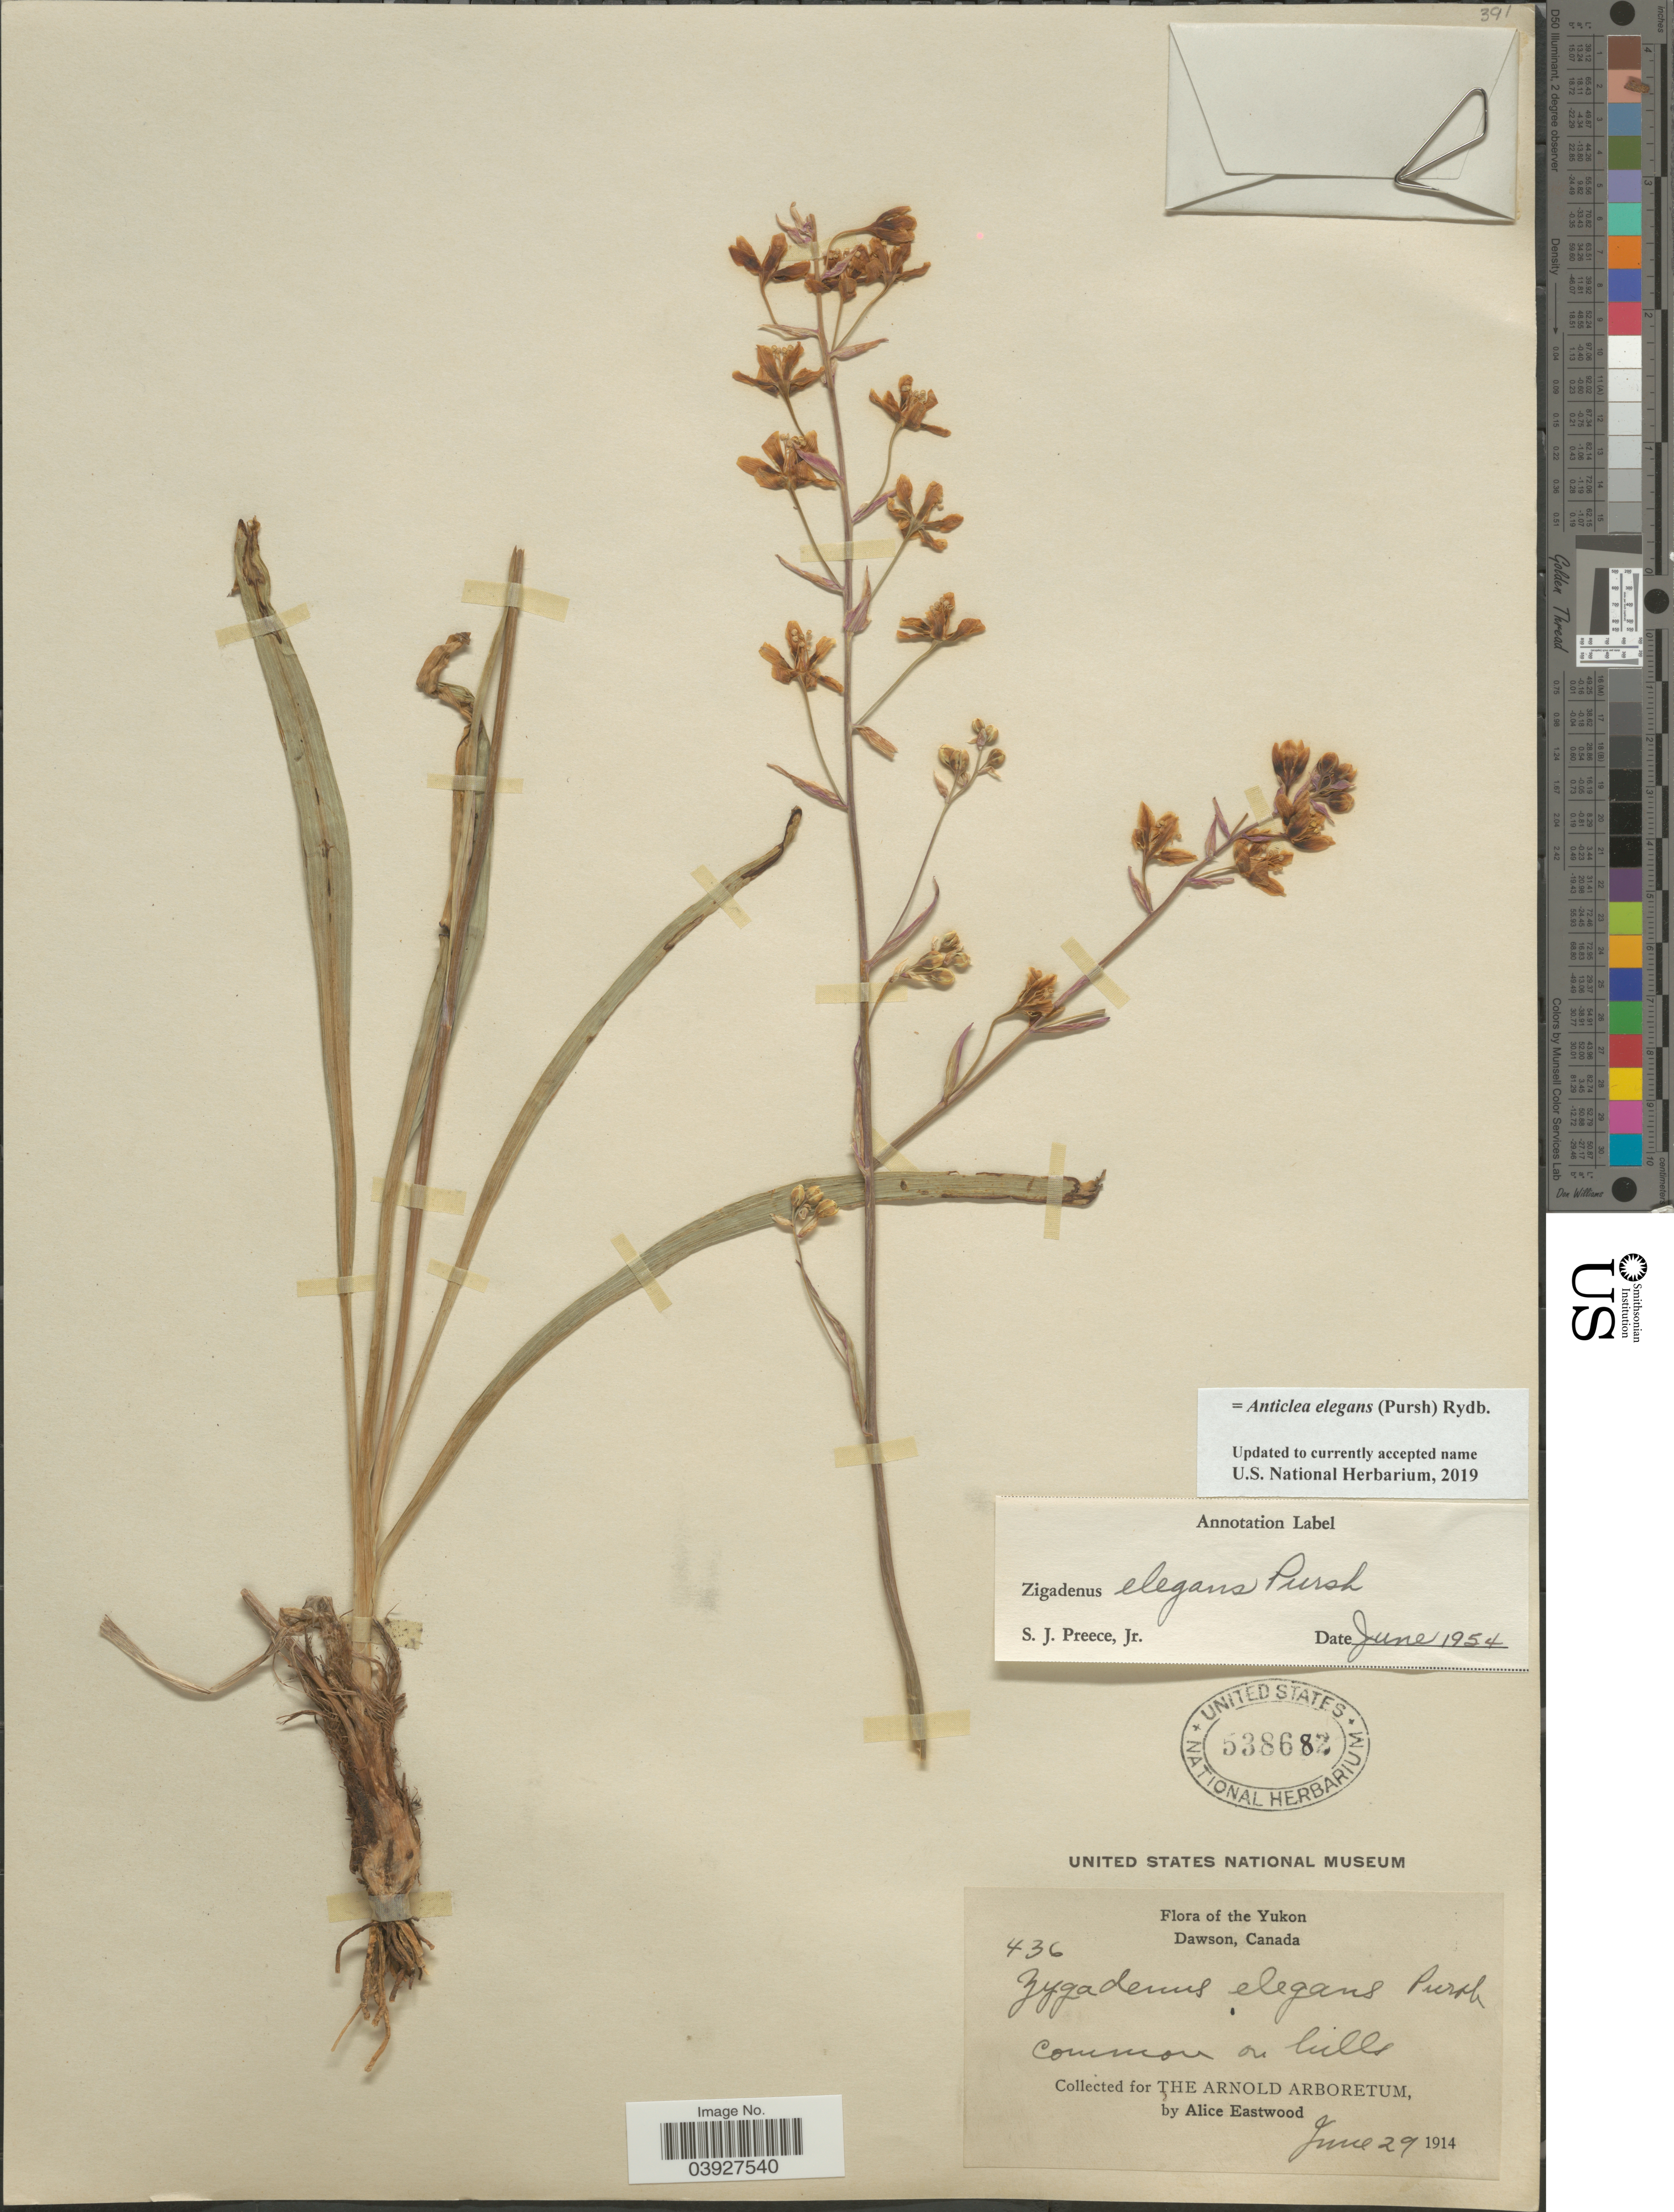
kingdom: Plantae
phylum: Tracheophyta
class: Liliopsida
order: Liliales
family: Melanthiaceae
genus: Anticlea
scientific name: Anticlea elegans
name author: (Pursh) Rydb.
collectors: A. Eastwood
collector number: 436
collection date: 1914-06-29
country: Canada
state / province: Yukon Territory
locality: Yukon. Dawson.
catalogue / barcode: US 538682